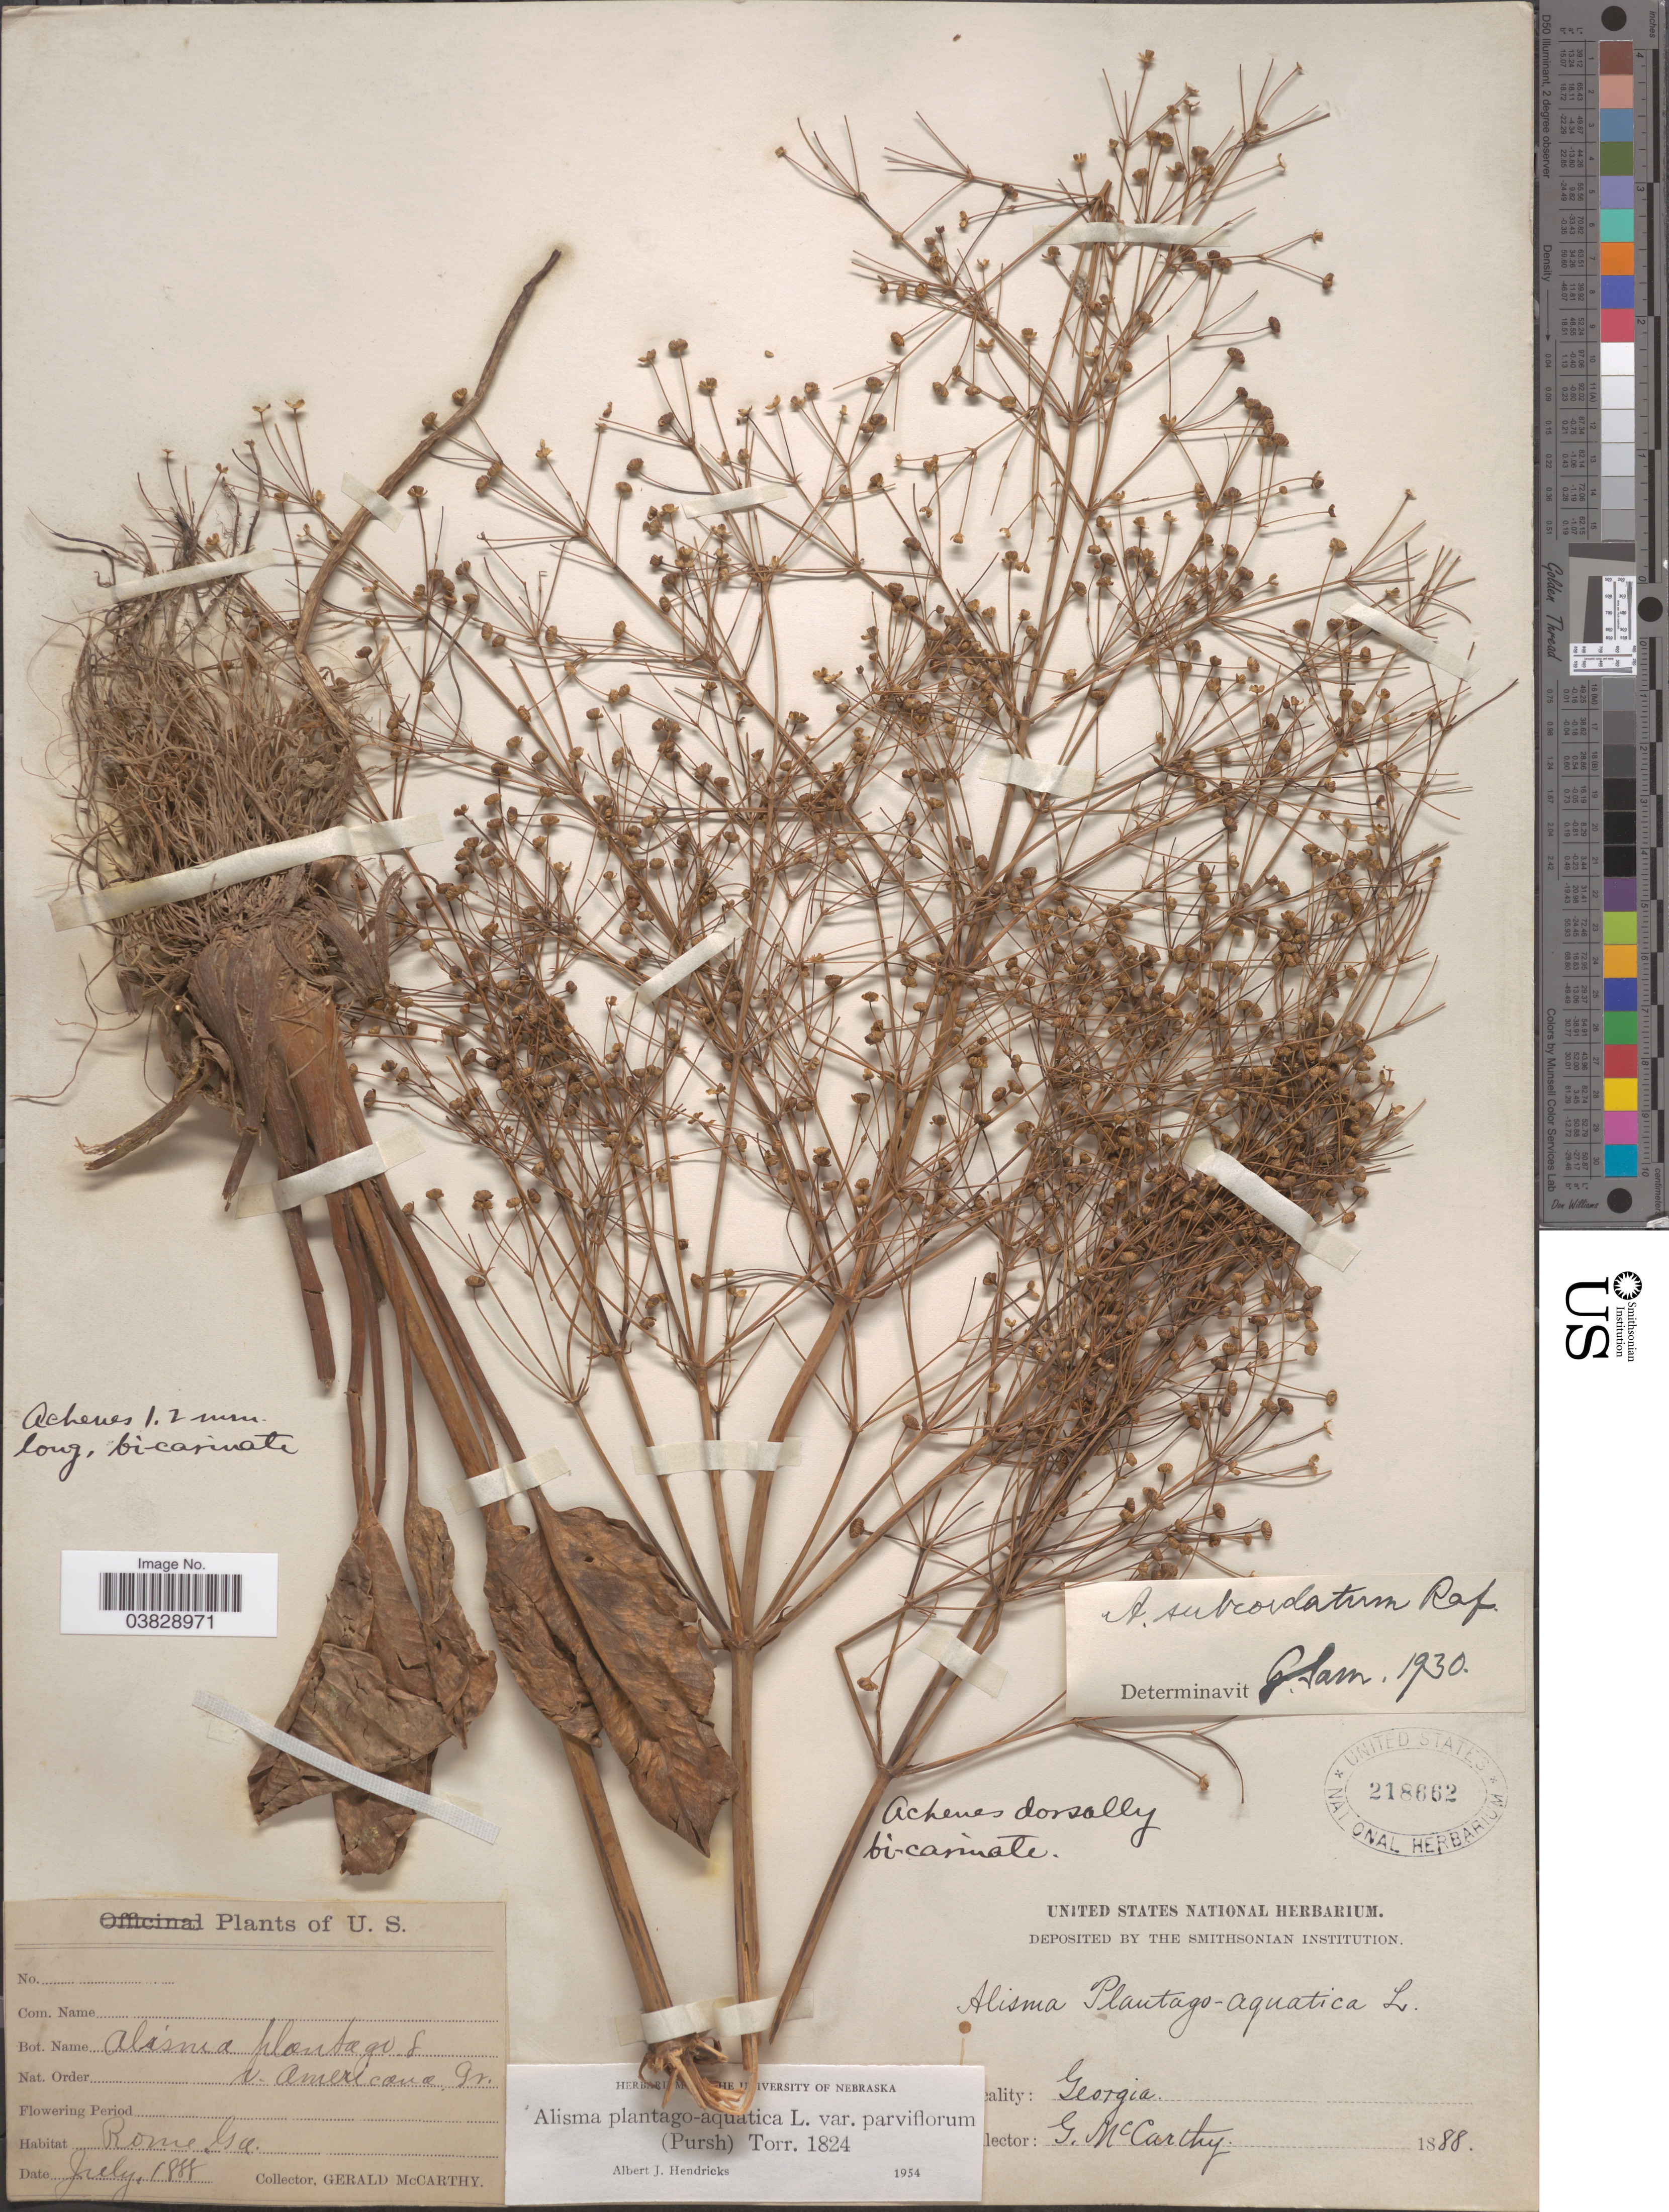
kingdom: Plantae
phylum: Tracheophyta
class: Liliopsida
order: Alismatales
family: Alismataceae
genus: Alisma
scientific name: Alisma plantago-aquatica var. parviflorum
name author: (Pursh) Torr.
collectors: G. McCarthy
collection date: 1888-07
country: United States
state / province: Georgia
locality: Rome.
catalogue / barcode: US 218662